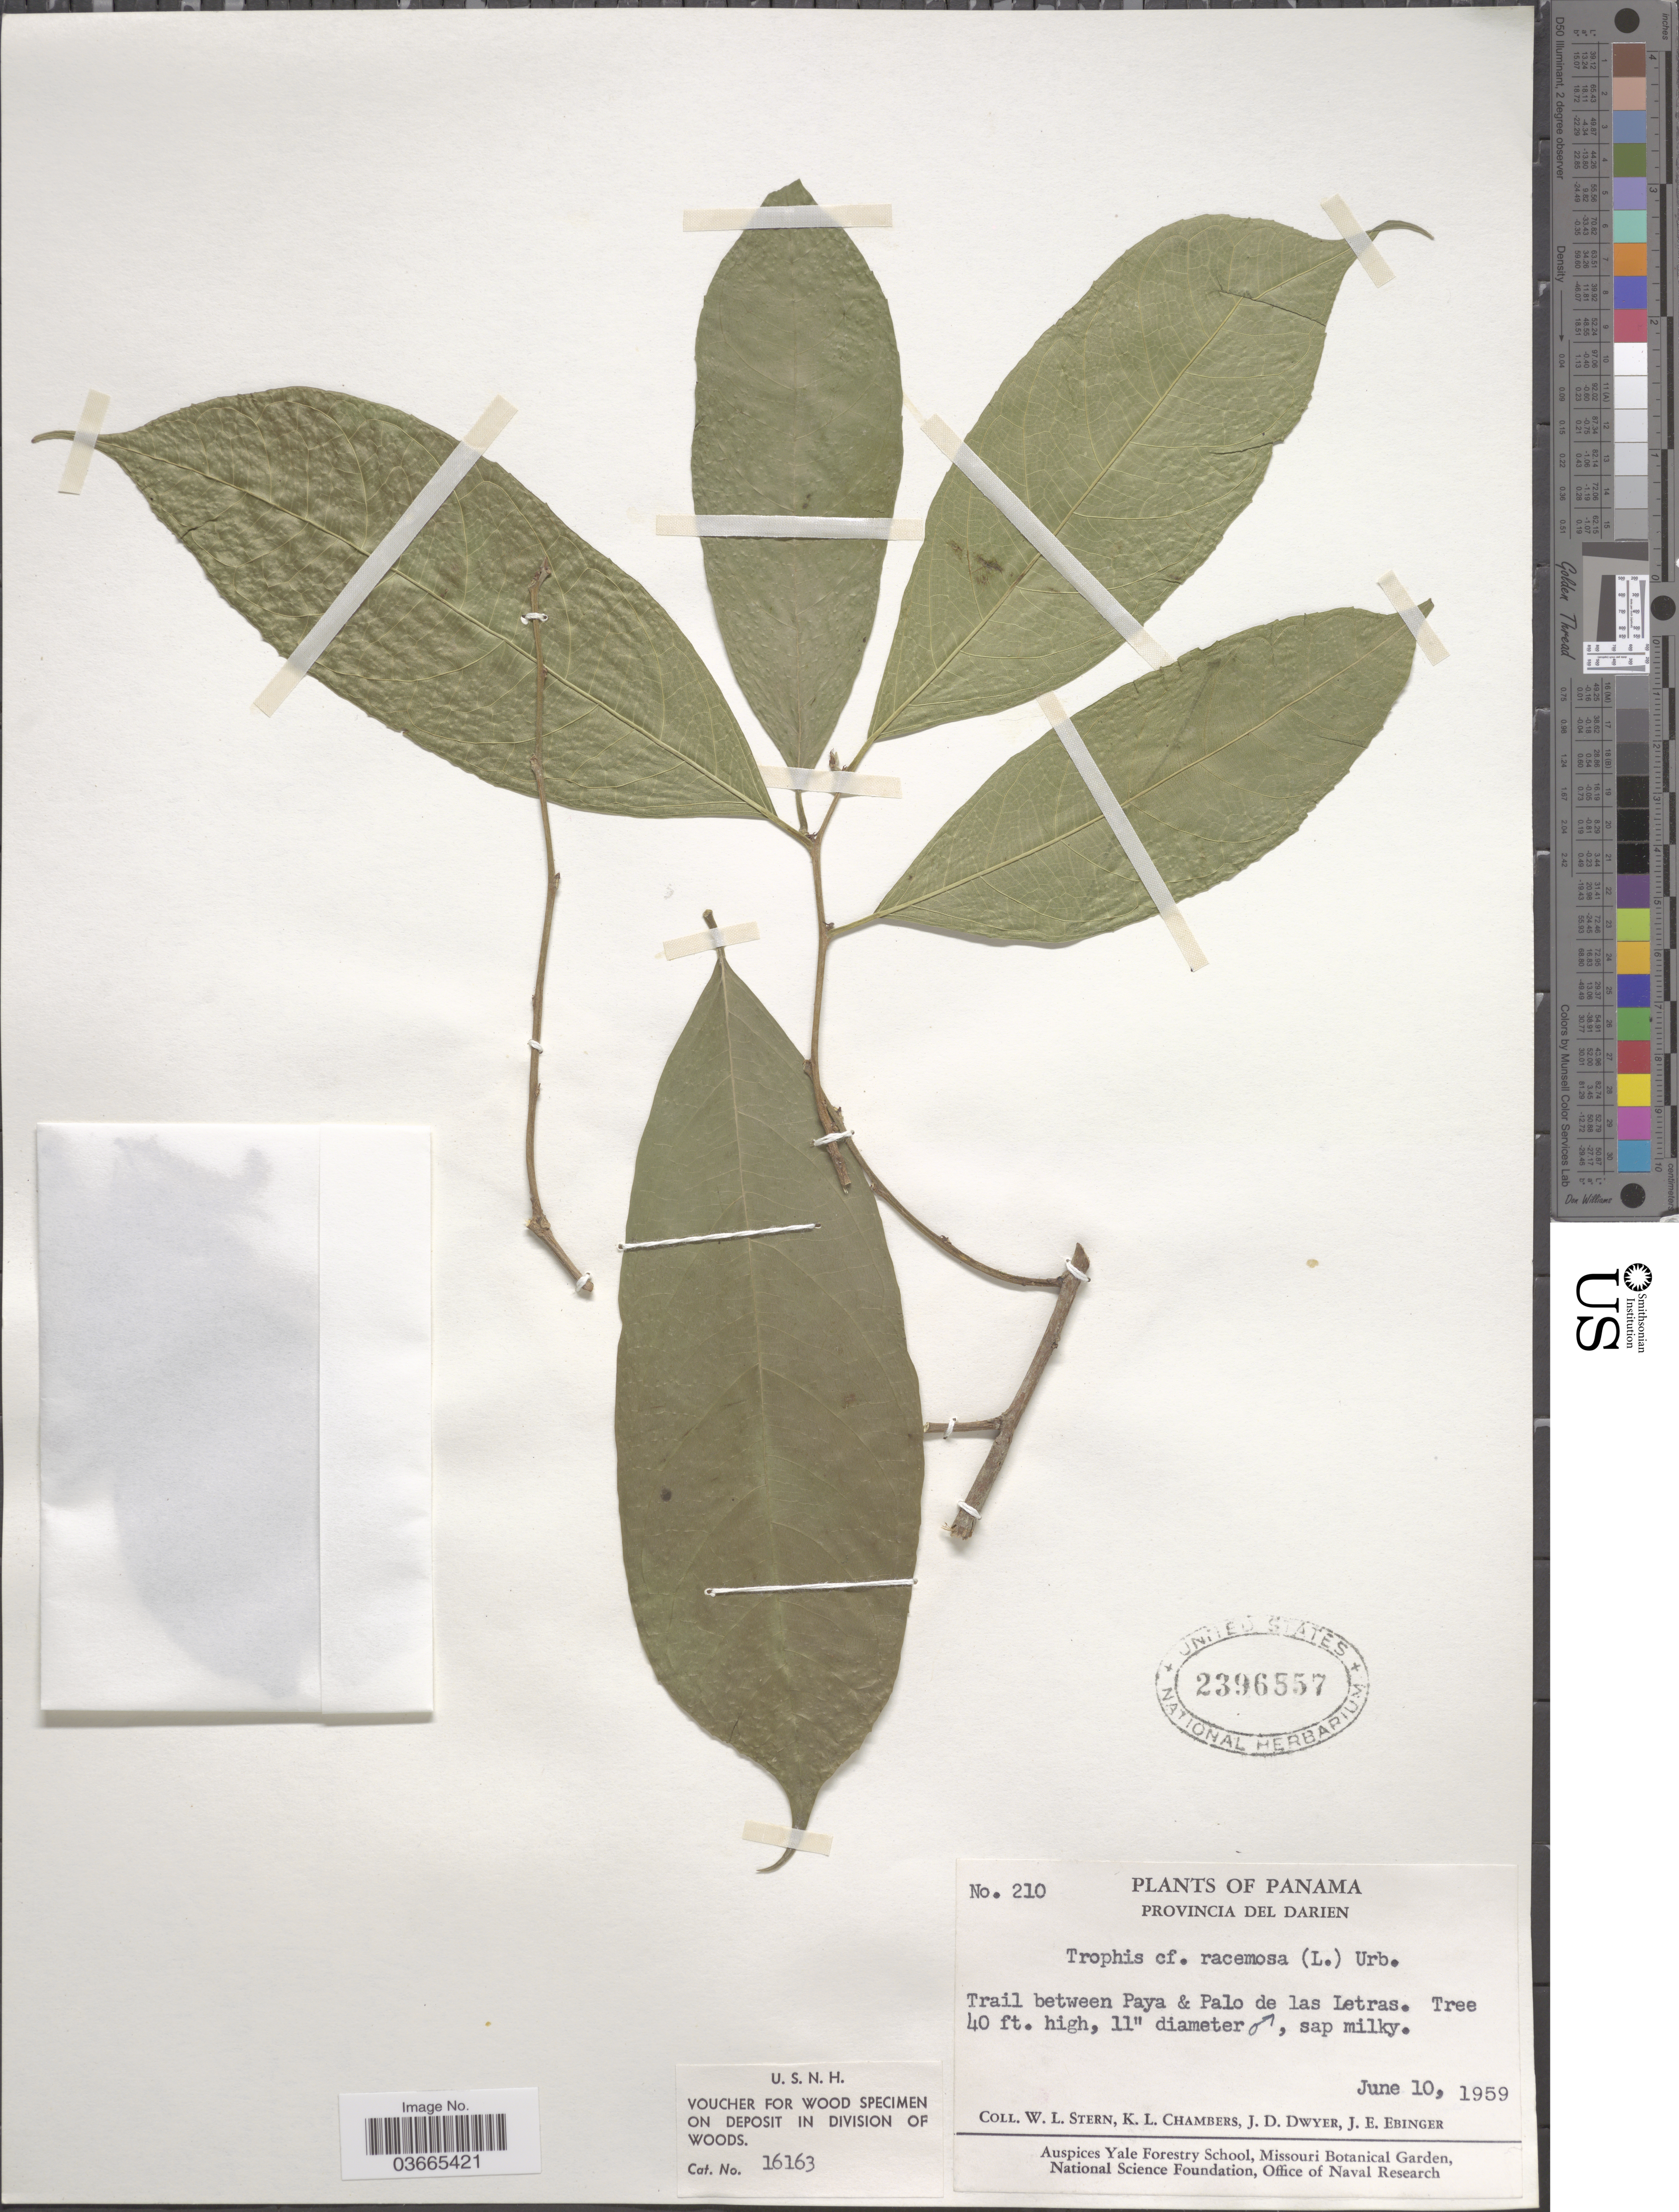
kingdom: Plantae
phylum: Tracheophyta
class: Magnoliopsida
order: Rosales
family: Moraceae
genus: Trophis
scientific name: Trophis racemosa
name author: (L.) Urb.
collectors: W. L. Stern, K. Chambers, J. D. Dwyer & J. Ebinger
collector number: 210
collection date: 1959-06-10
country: Panama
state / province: Darien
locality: Trail between Paya & Palo de las Letras.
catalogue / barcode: US 2396557